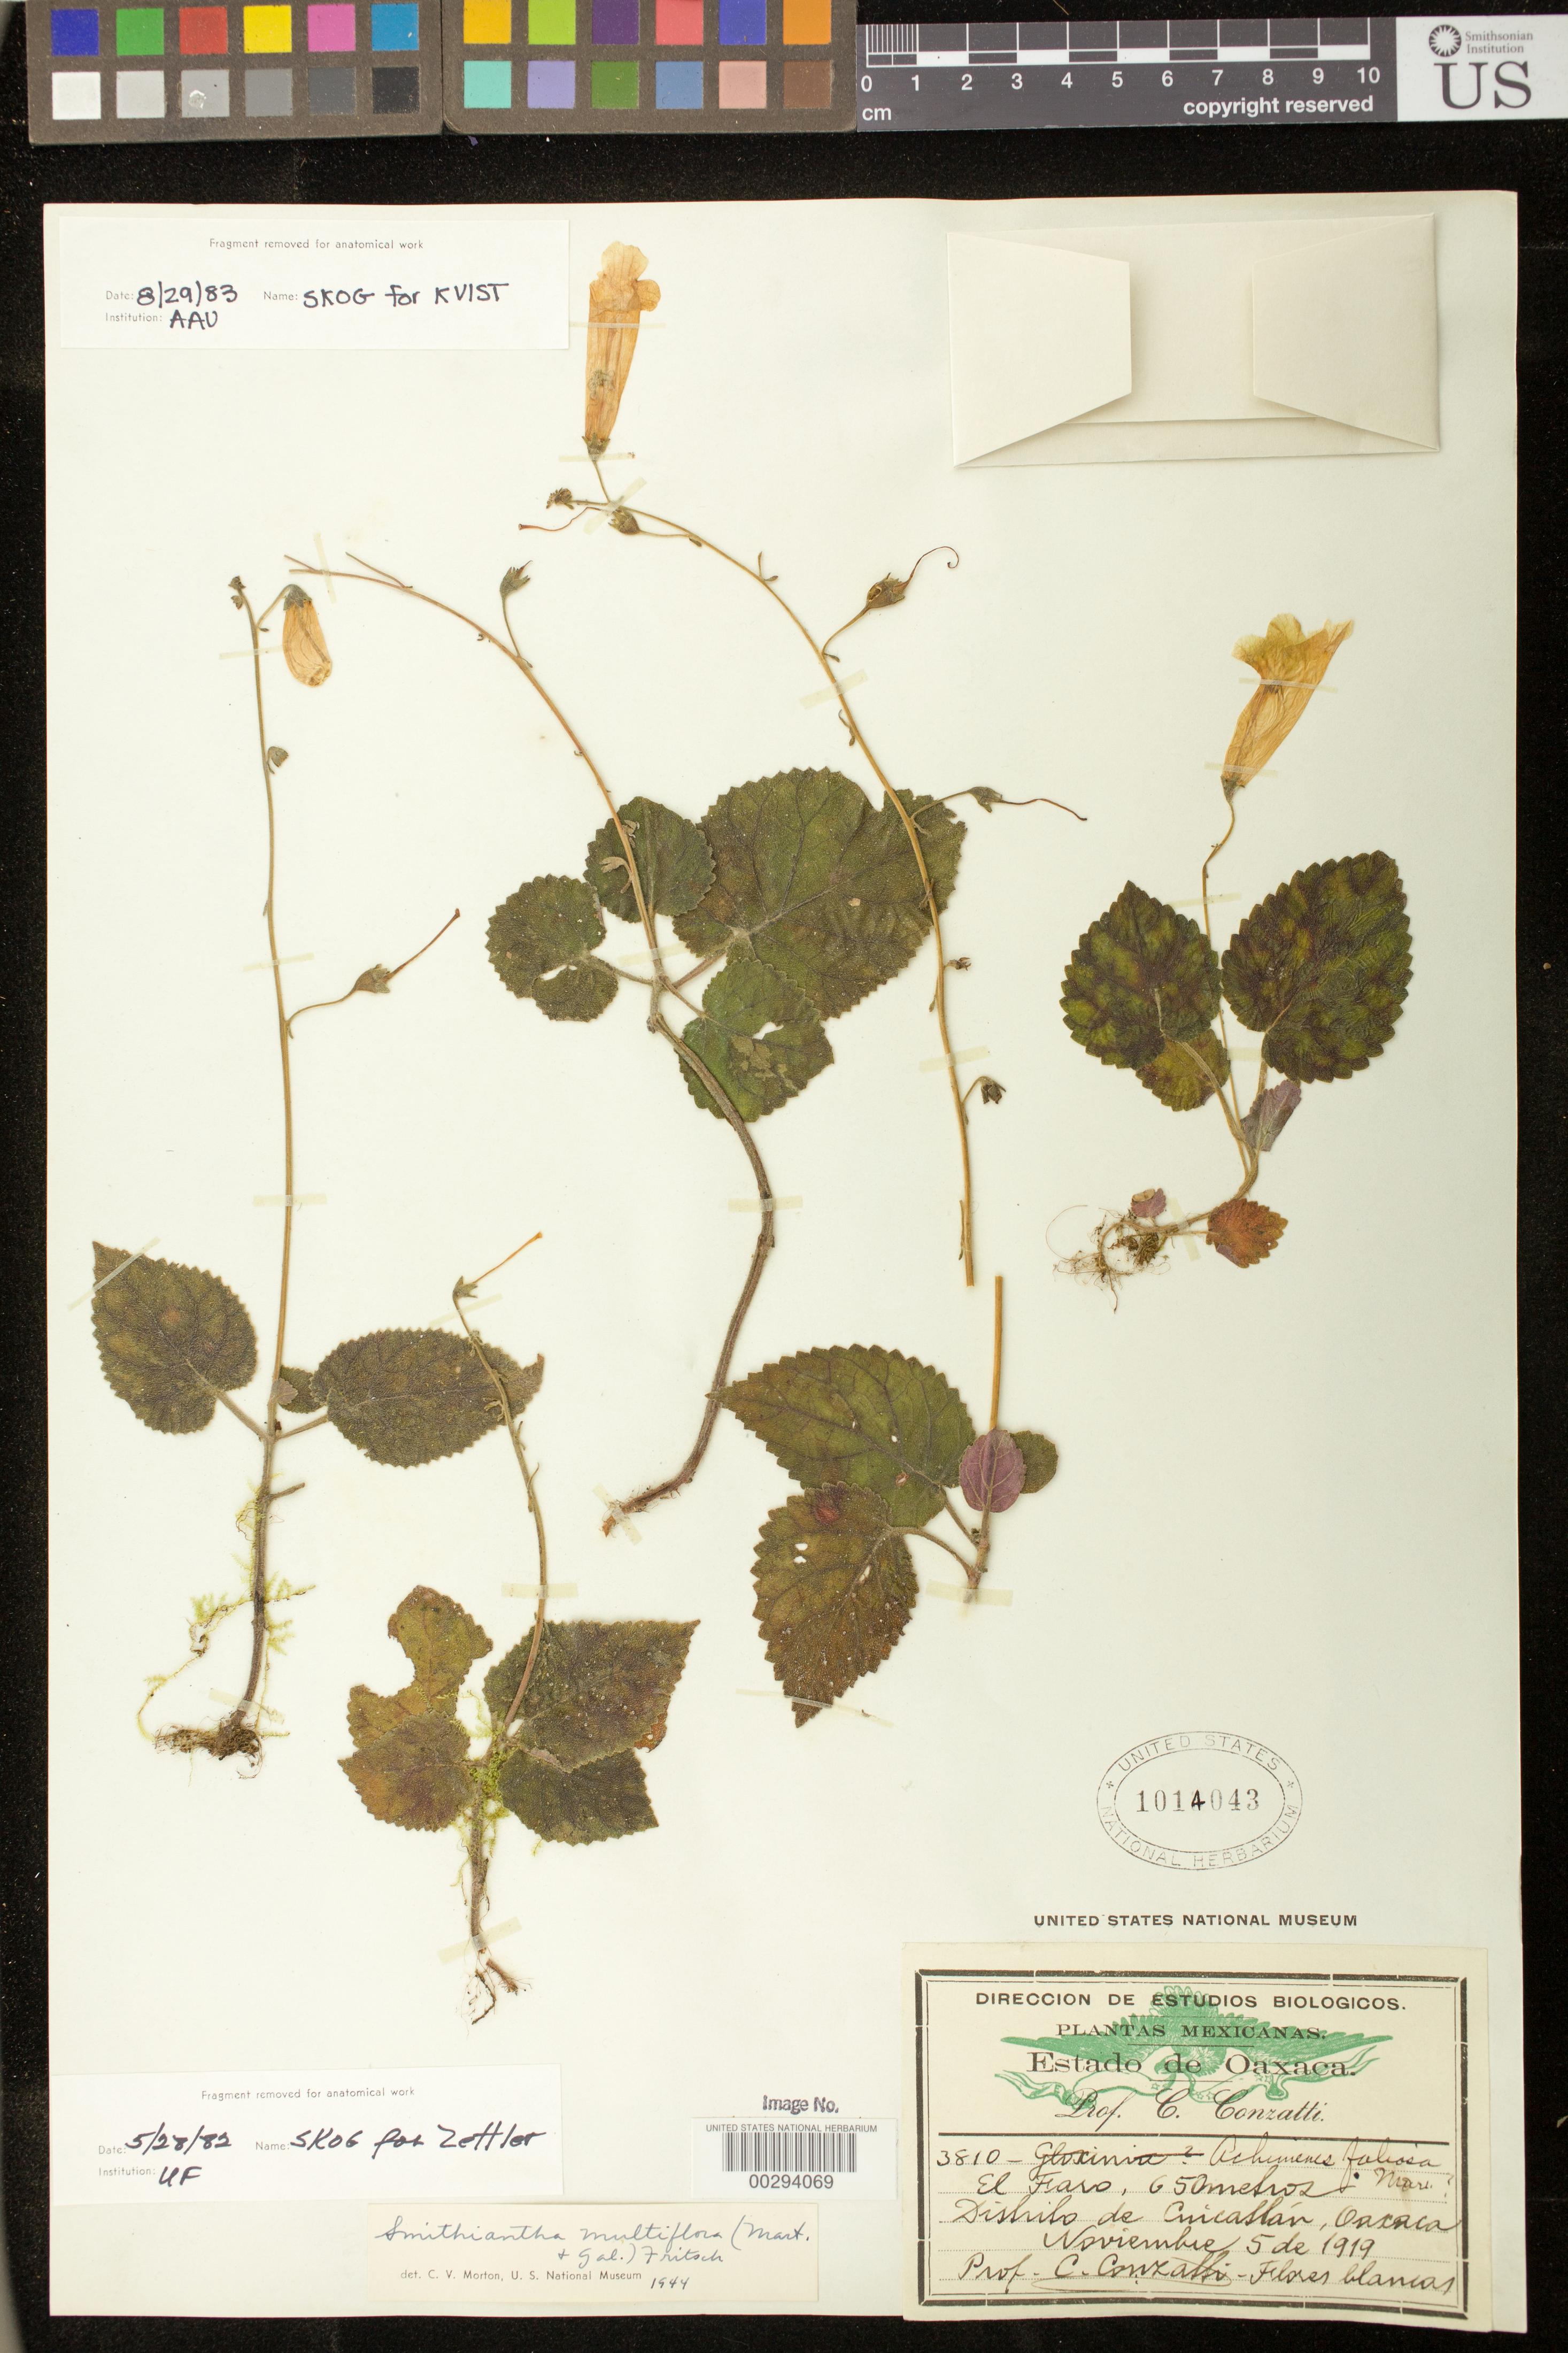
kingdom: Plantae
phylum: Tracheophyta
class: Magnoliopsida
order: Lamiales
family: Gesneriaceae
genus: Smithiantha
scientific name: Smithiantha multiflora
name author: (M. Martens & Galeotti) Fritsch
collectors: C. Conzatti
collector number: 3810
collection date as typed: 05 Nov 1919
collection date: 1919-11-05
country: Mexico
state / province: Oaxaca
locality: El Faro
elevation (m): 650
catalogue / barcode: US 1014043